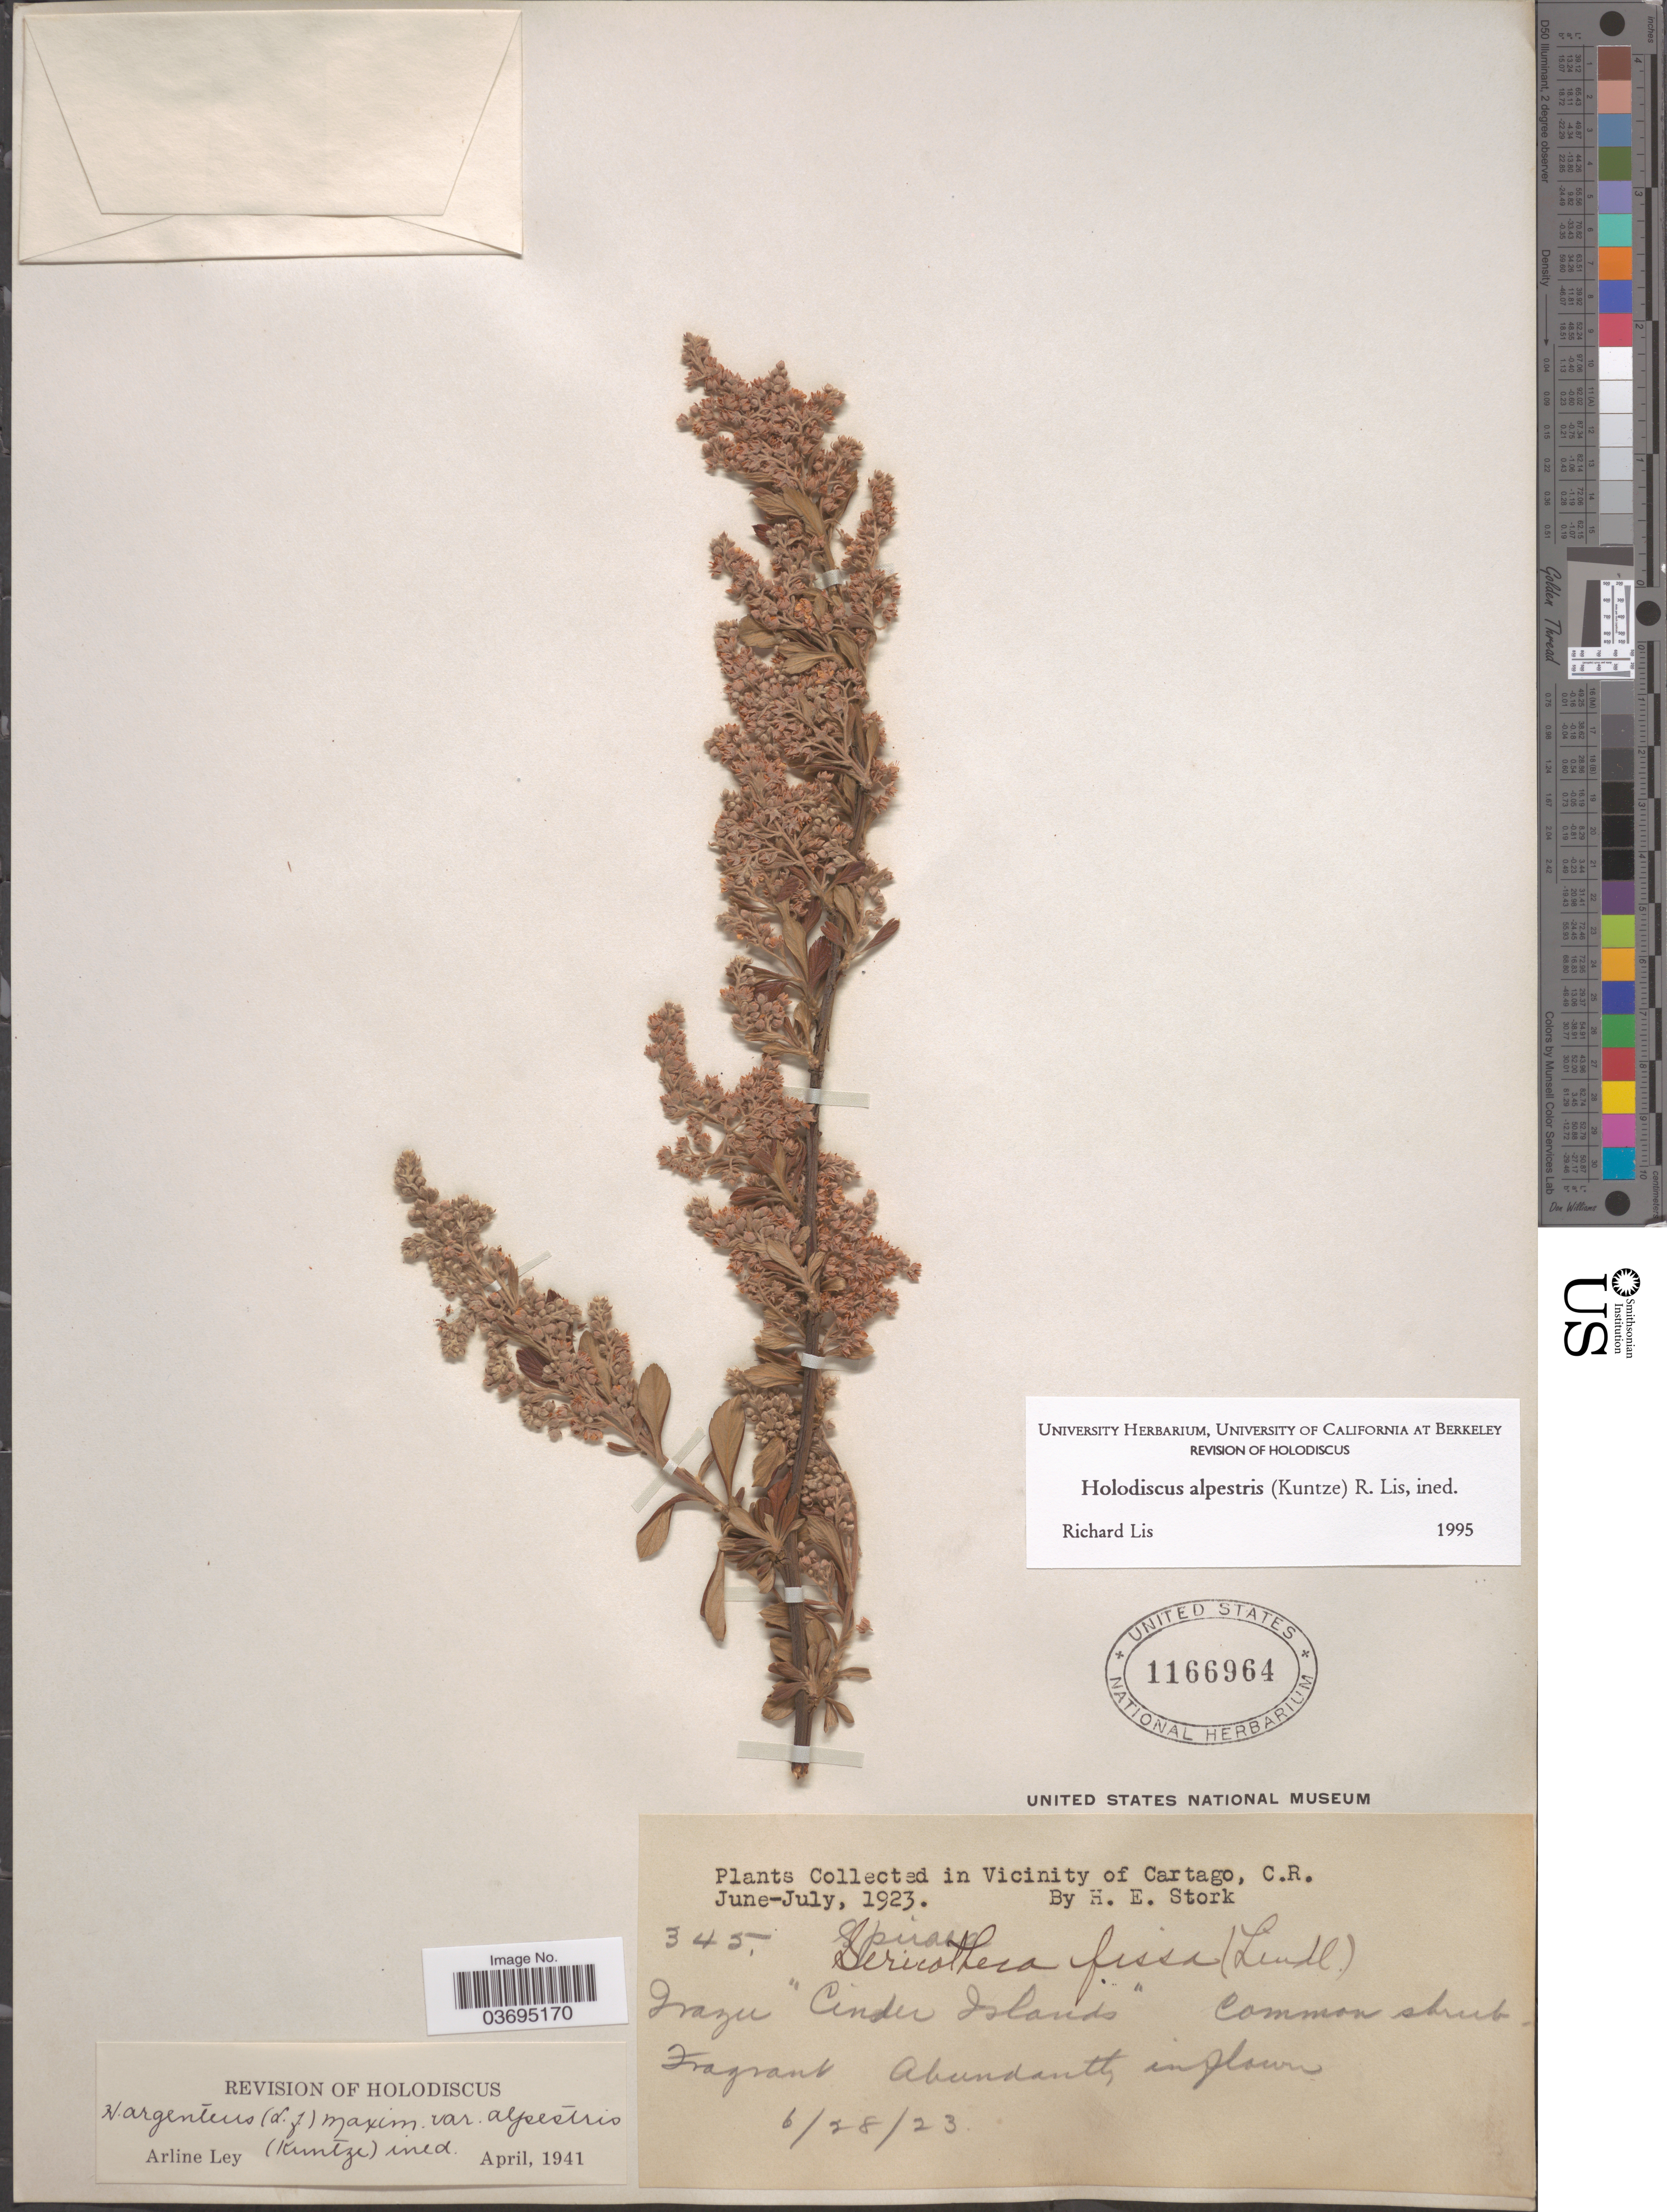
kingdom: Plantae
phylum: Tracheophyta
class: Magnoliopsida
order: Rosales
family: Rosaceae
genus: Holodiscus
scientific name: Holodiscus argenteus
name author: (L. f.) Maxim.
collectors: H. E. Stork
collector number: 345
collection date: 1923-06-28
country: Costa Rica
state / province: Cartago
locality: Vicinity of Cartago. Irazu "Cinder Islands".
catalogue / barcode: US 1166964